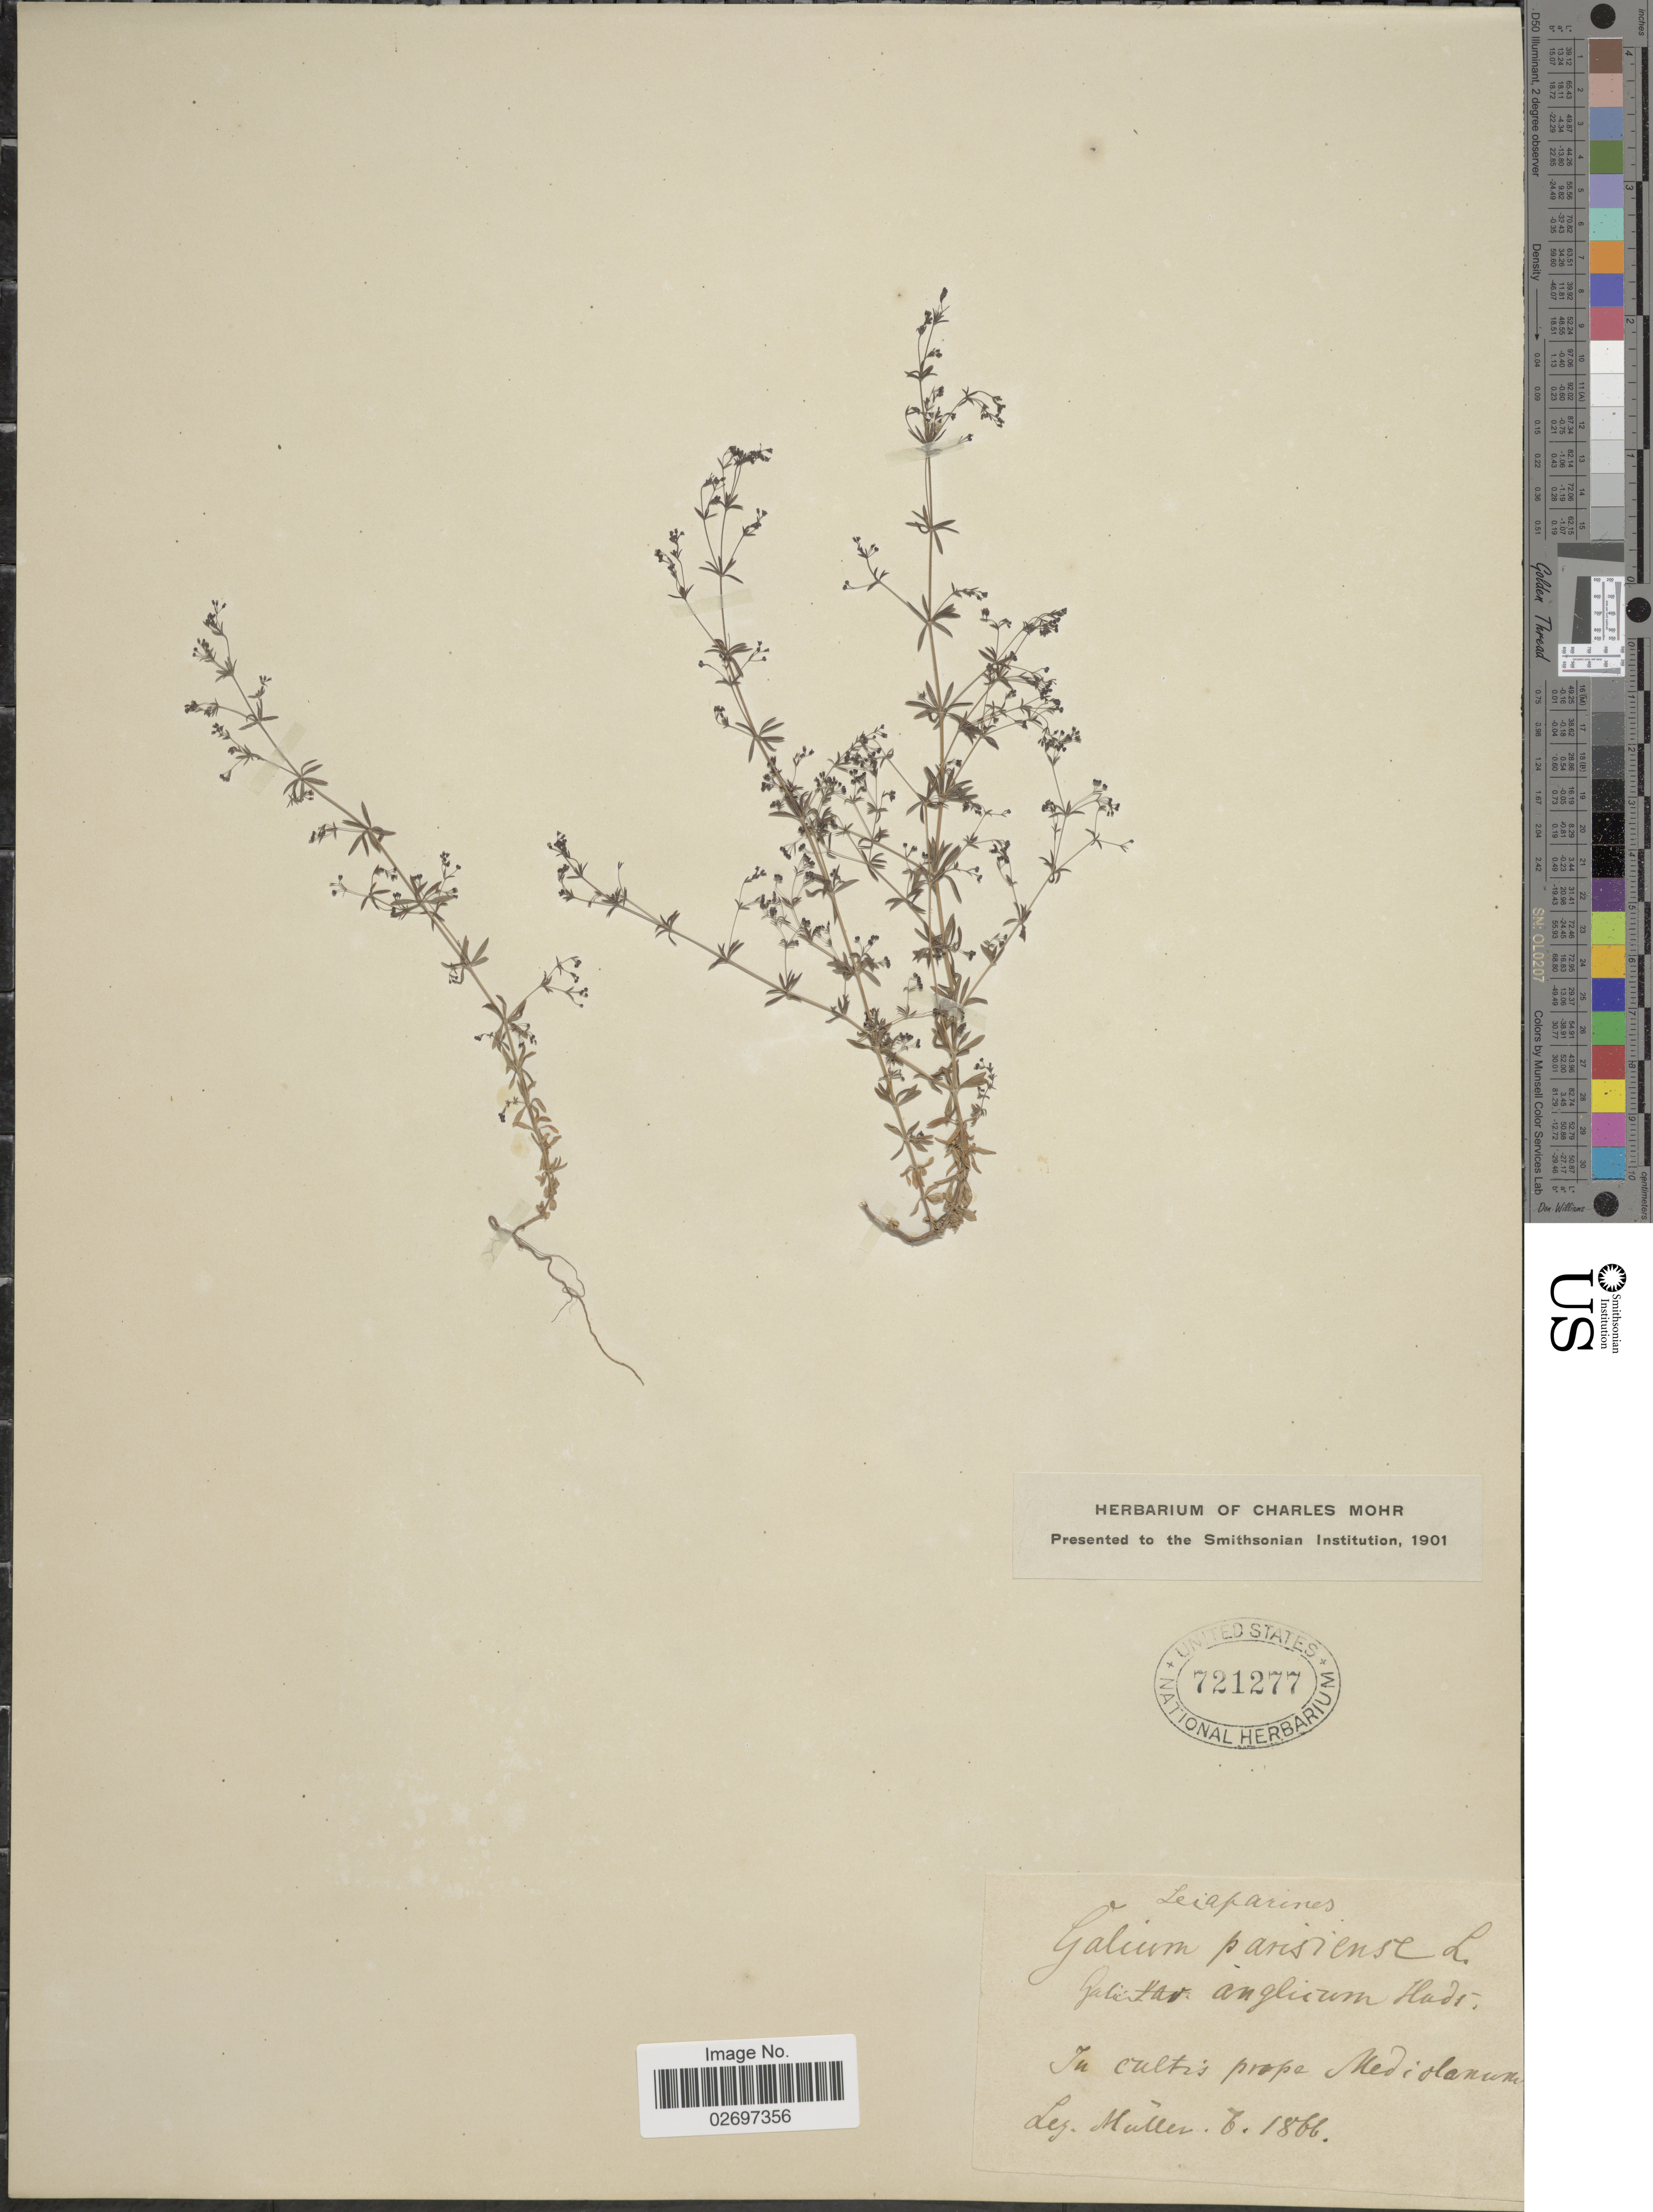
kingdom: Plantae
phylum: Tracheophyta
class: Magnoliopsida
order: Gentianales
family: Rubiaceae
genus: Galium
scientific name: Galium parisiense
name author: L.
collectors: -- Müller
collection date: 1866-06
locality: Leaparines. prope Nediolanum [interpreted]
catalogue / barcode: US 721277